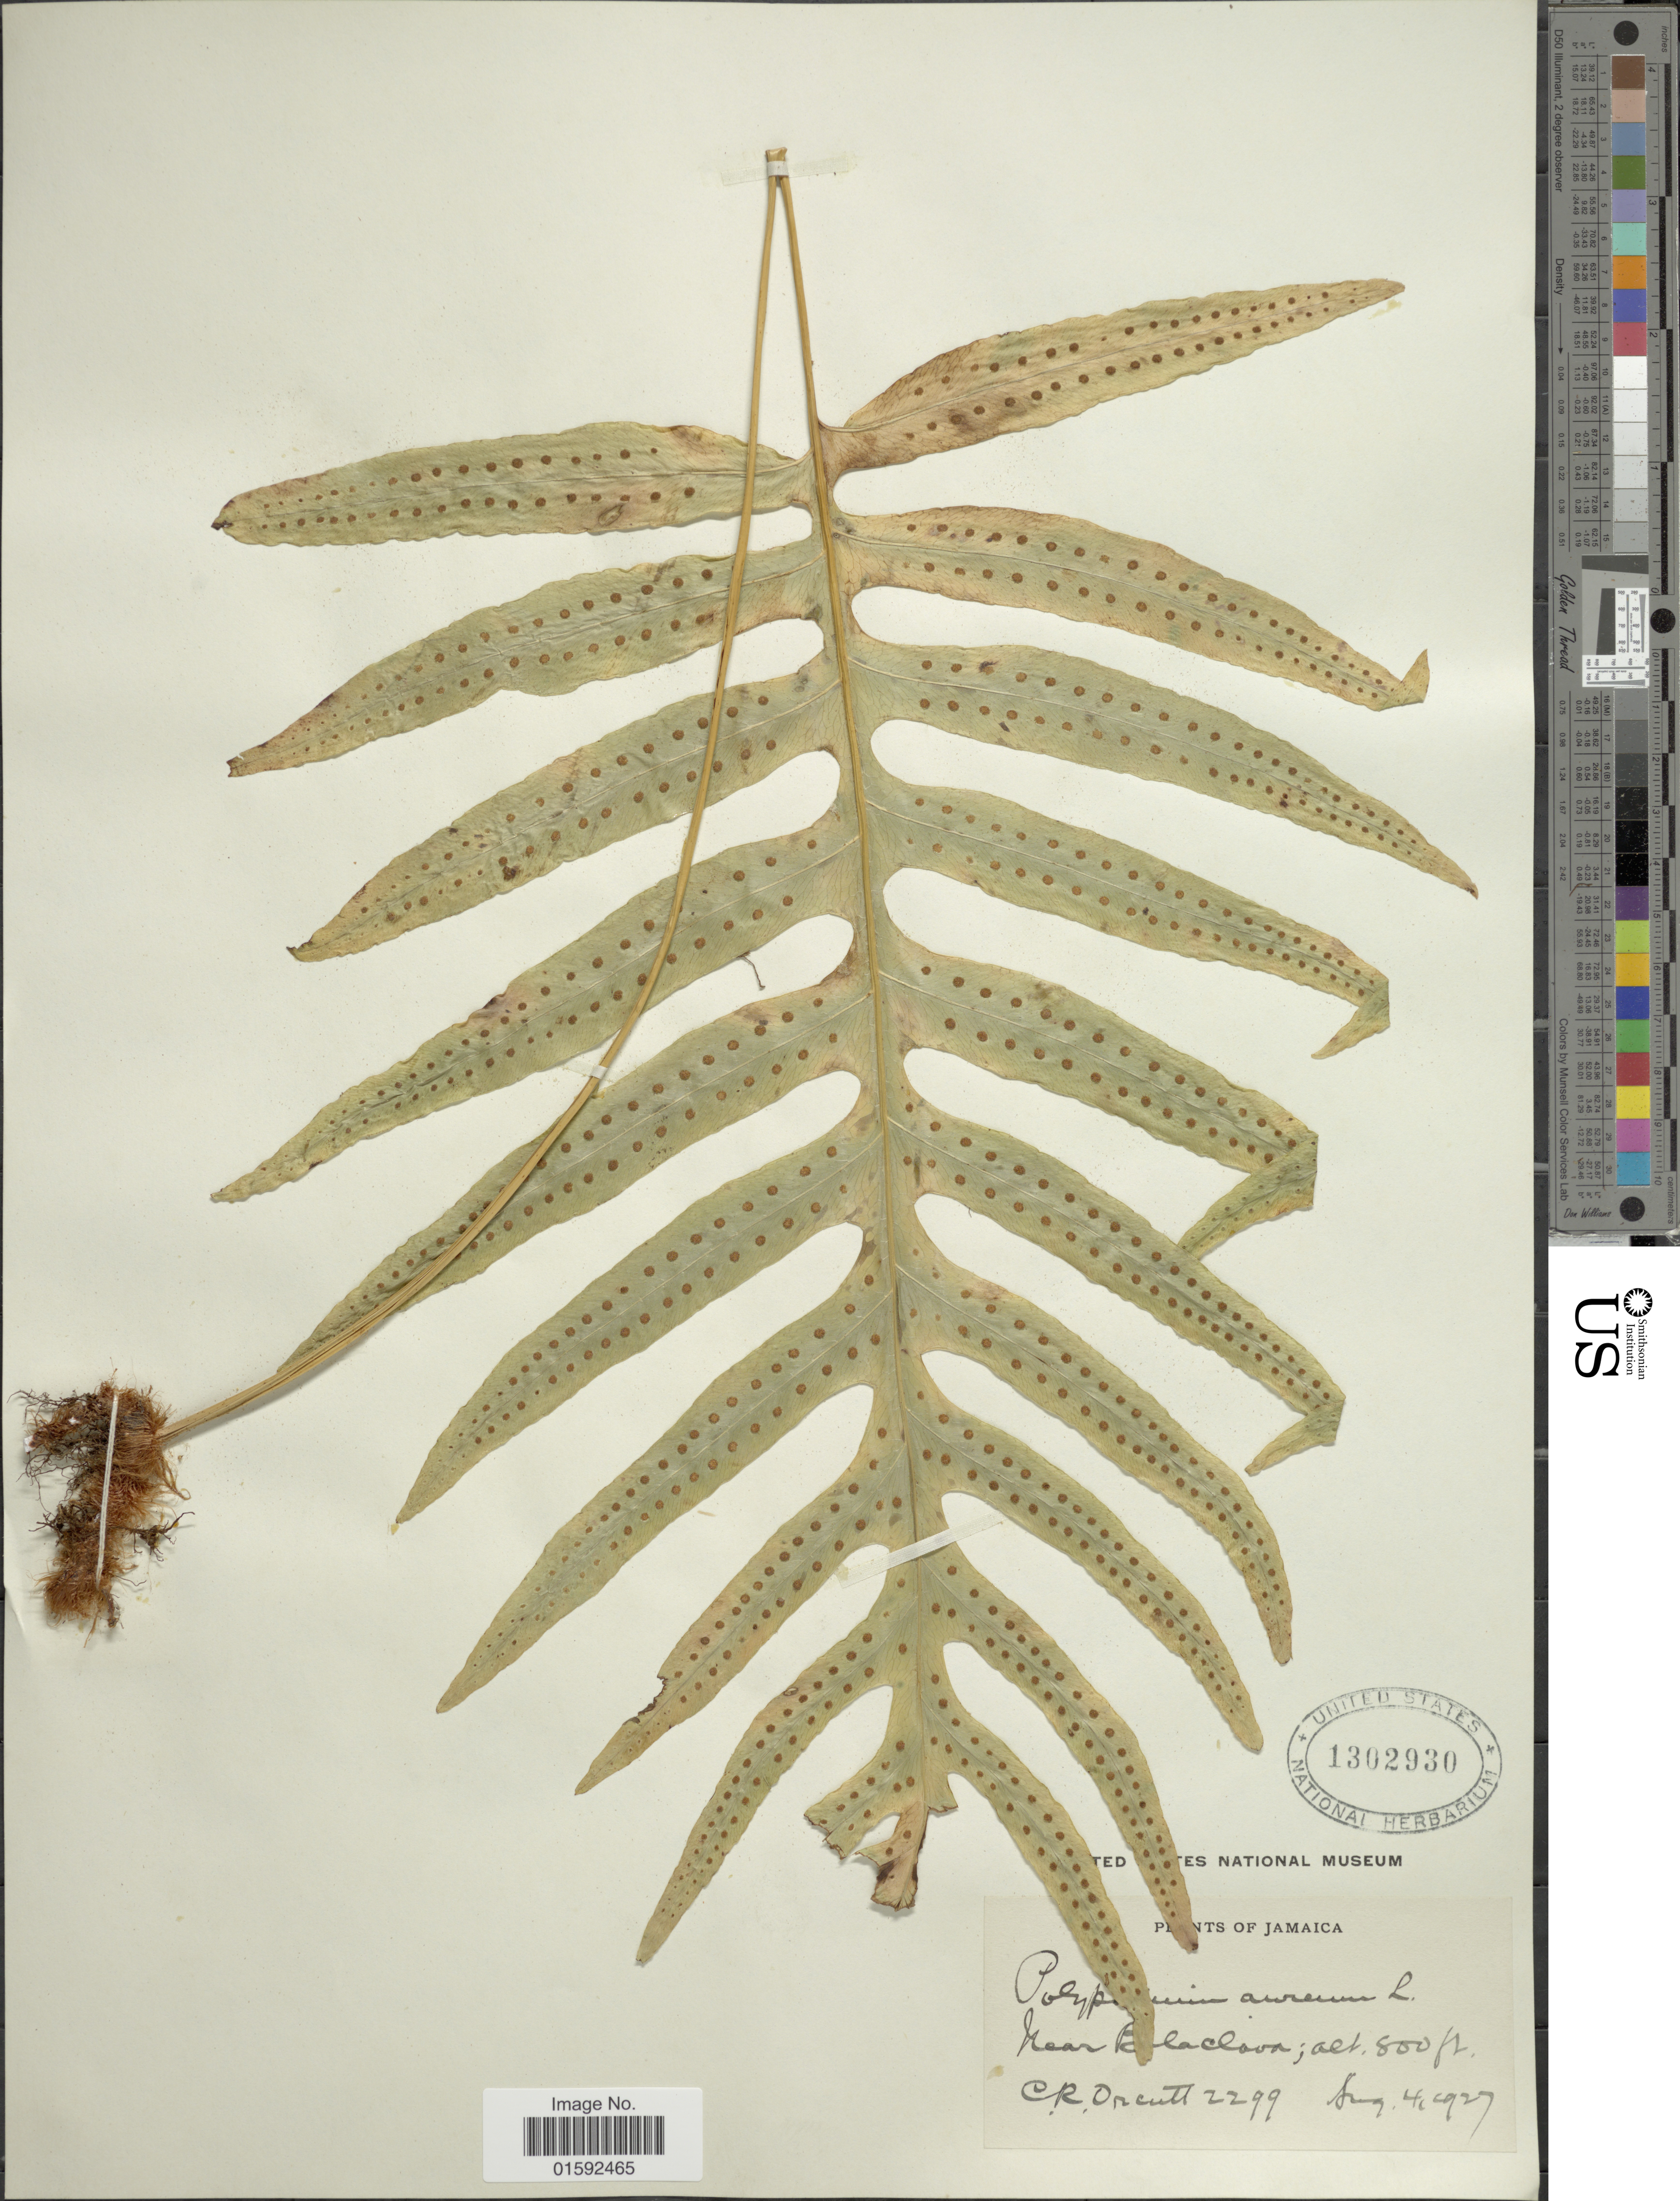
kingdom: Plantae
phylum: Tracheophyta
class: Polypodiopsida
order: Polypodiales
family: Polypodiaceae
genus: Phlebodium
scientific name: Phlebodium pseudoaureum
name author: (Cav.) Lellinger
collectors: C. R. Orcutt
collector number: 229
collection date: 1927-08-04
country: Jamaica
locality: Near Balaclava, Jamaica.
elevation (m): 244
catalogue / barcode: US 1302930